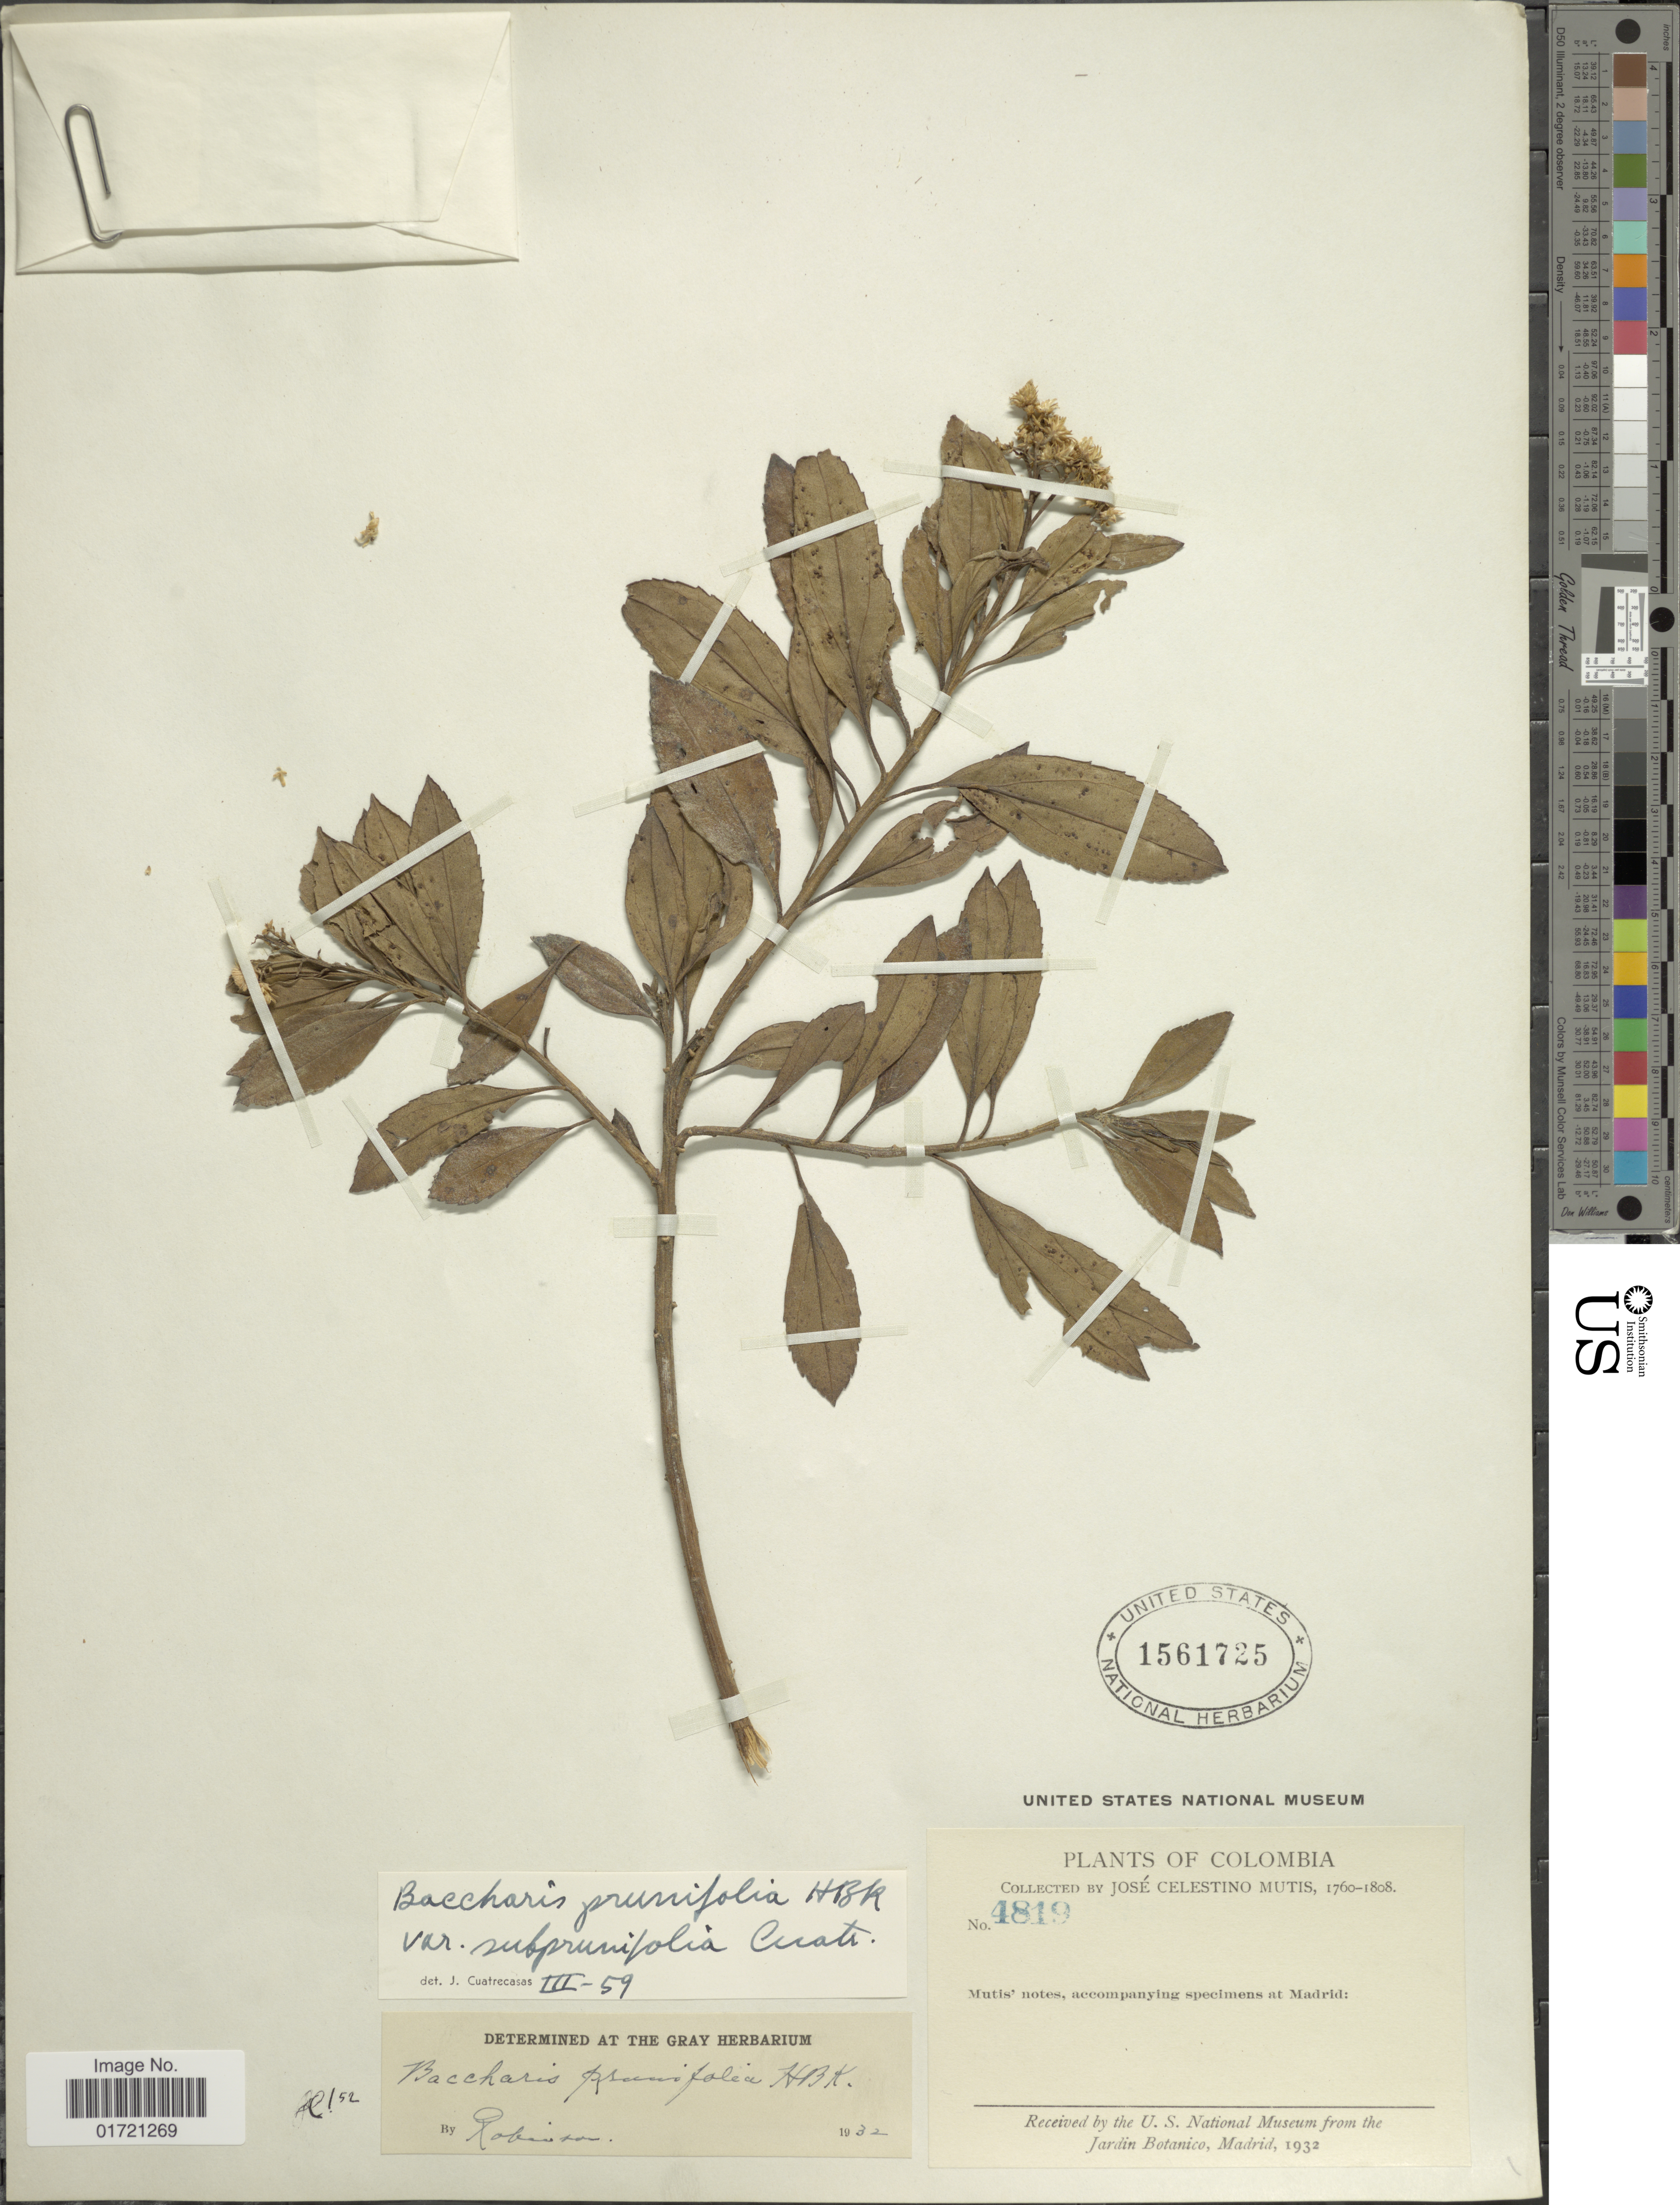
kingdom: Plantae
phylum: Tracheophyta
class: Magnoliopsida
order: Asterales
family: Asteraceae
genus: Baccharis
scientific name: Baccharis prunifolia var. subprunifolia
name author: Cuatrec.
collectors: J. C. B. Mutis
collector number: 4819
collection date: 1760/1808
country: Colombia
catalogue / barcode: US 1561725